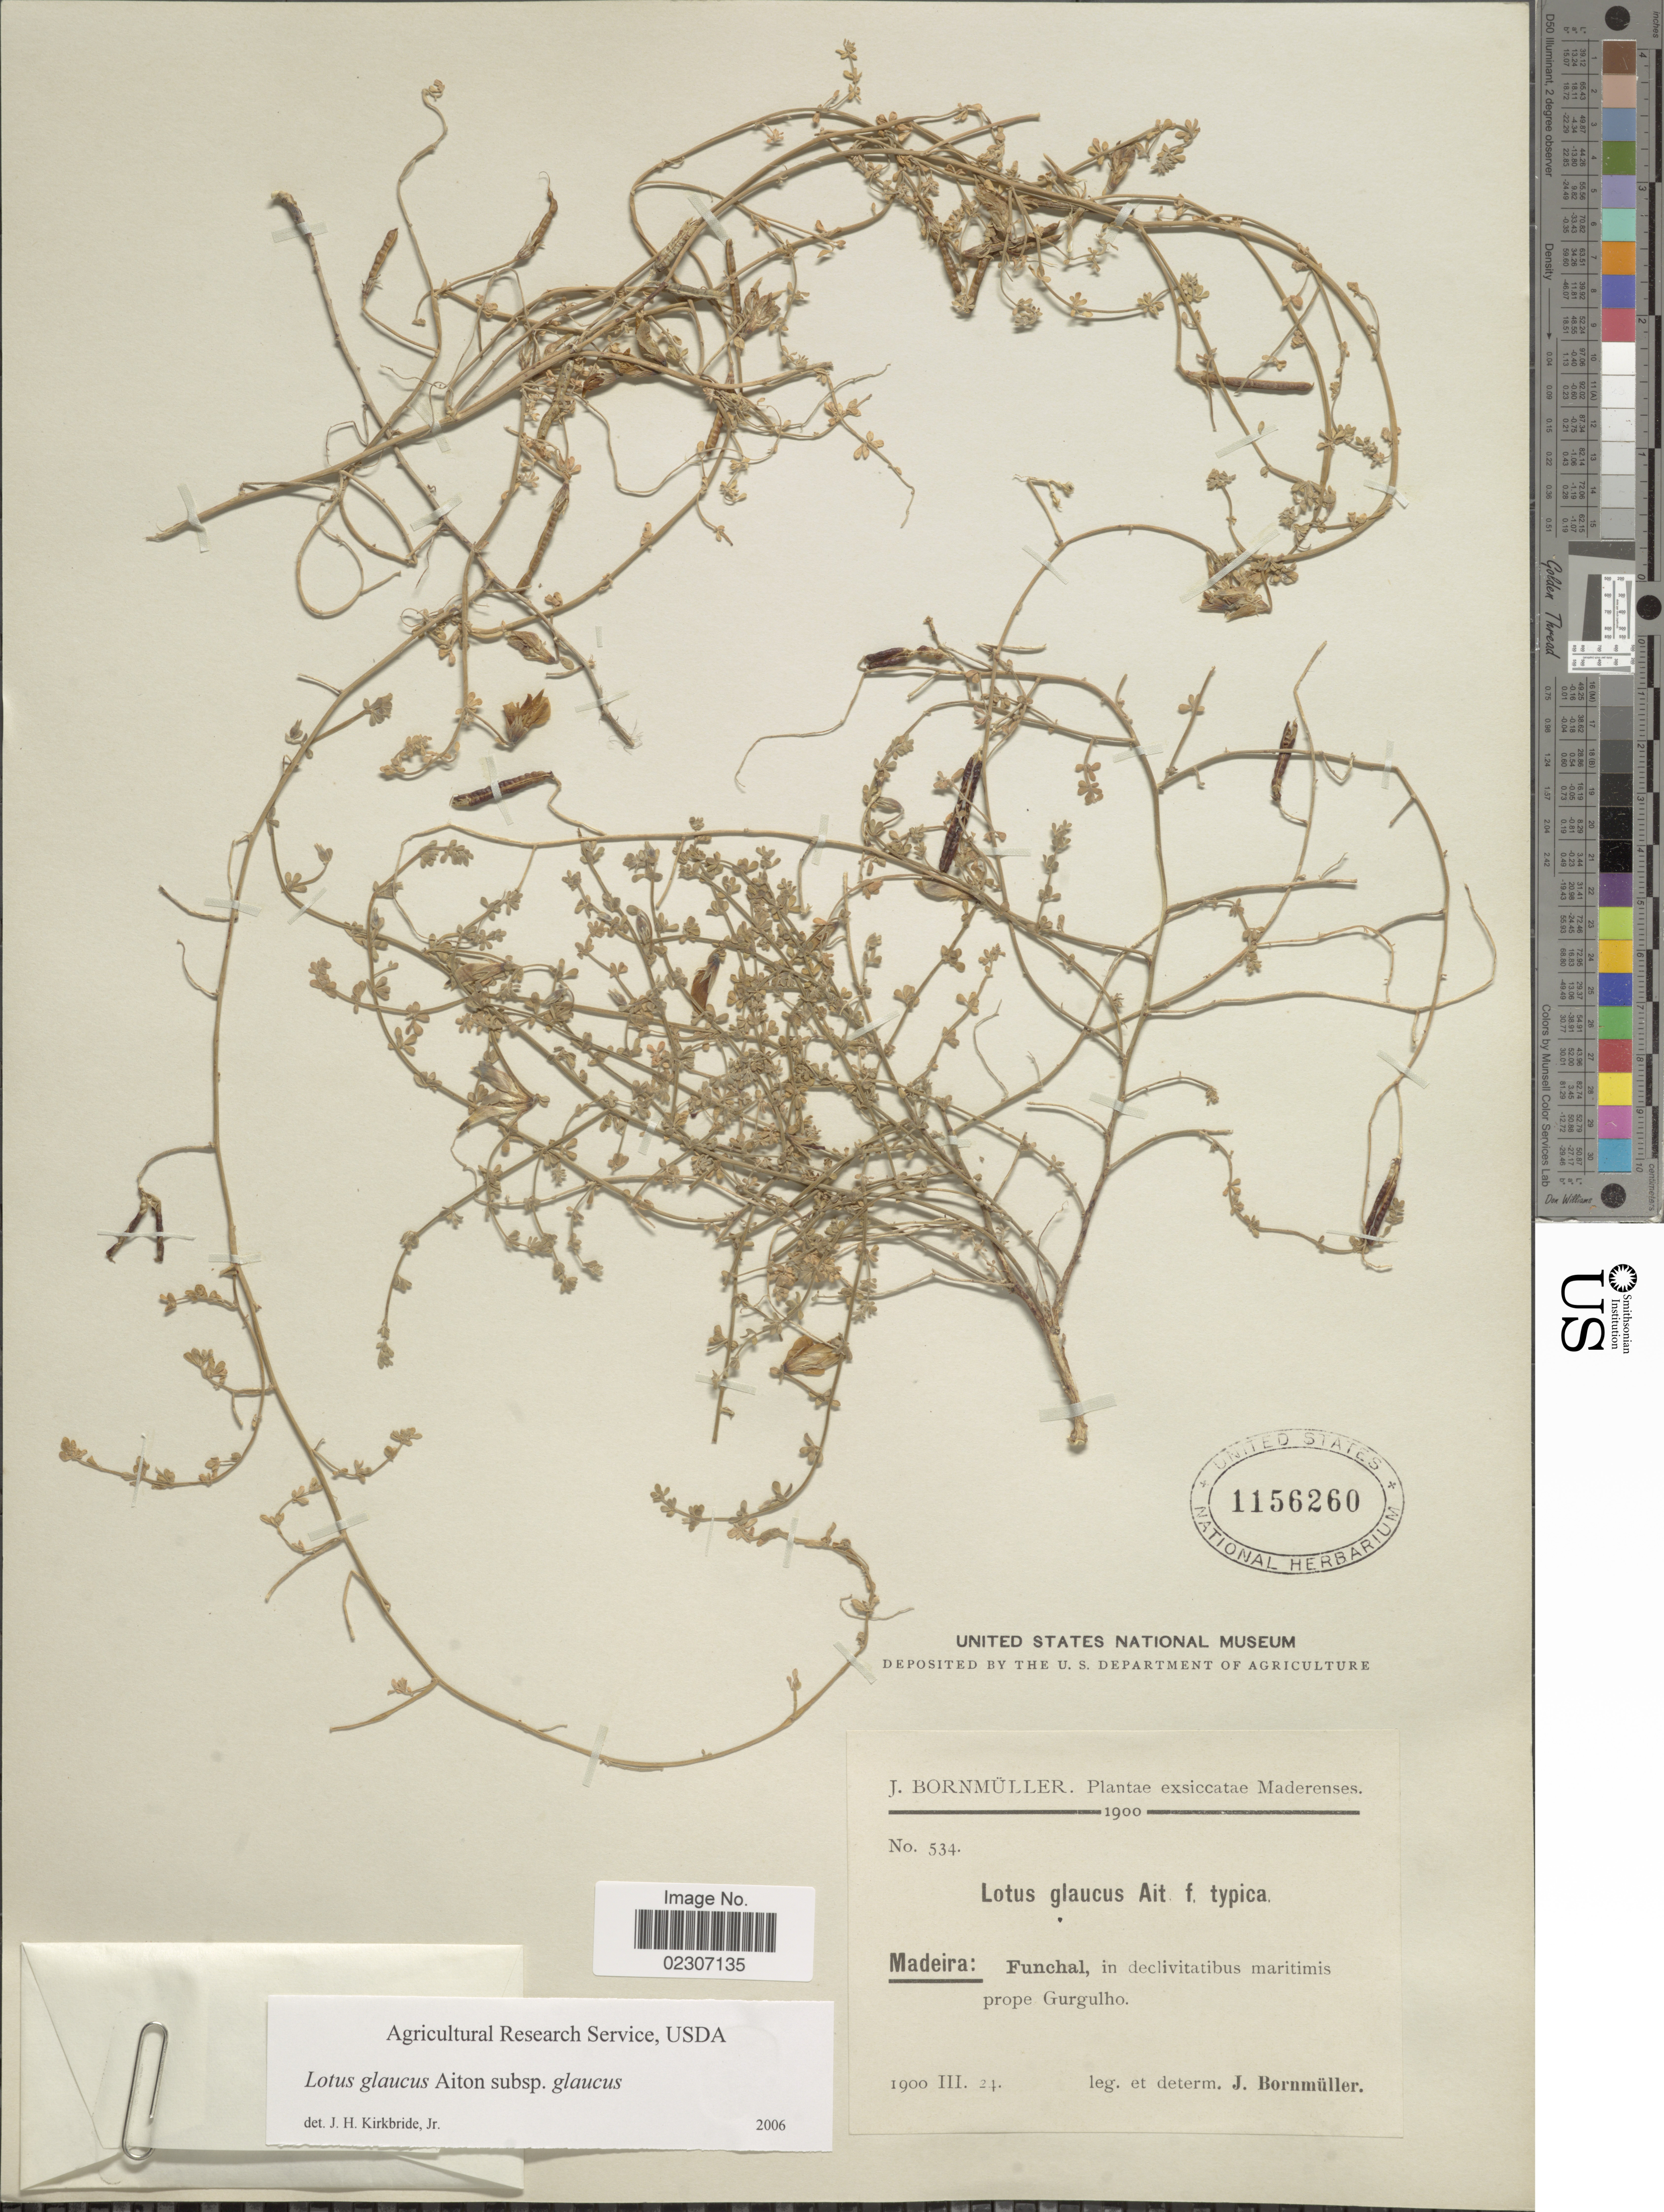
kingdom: Plantae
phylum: Tracheophyta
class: Magnoliopsida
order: Fabales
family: Fabaceae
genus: Lotus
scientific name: Lotus glaucus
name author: Sol.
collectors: J. Bornmüller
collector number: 534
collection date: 1900-03-24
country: Portugal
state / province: Madeira (Aut. Reg.)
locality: Maderenses, Madeira: Funchal, in declivitatibus maritimis prope Gurgulho.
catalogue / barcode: US 1156260